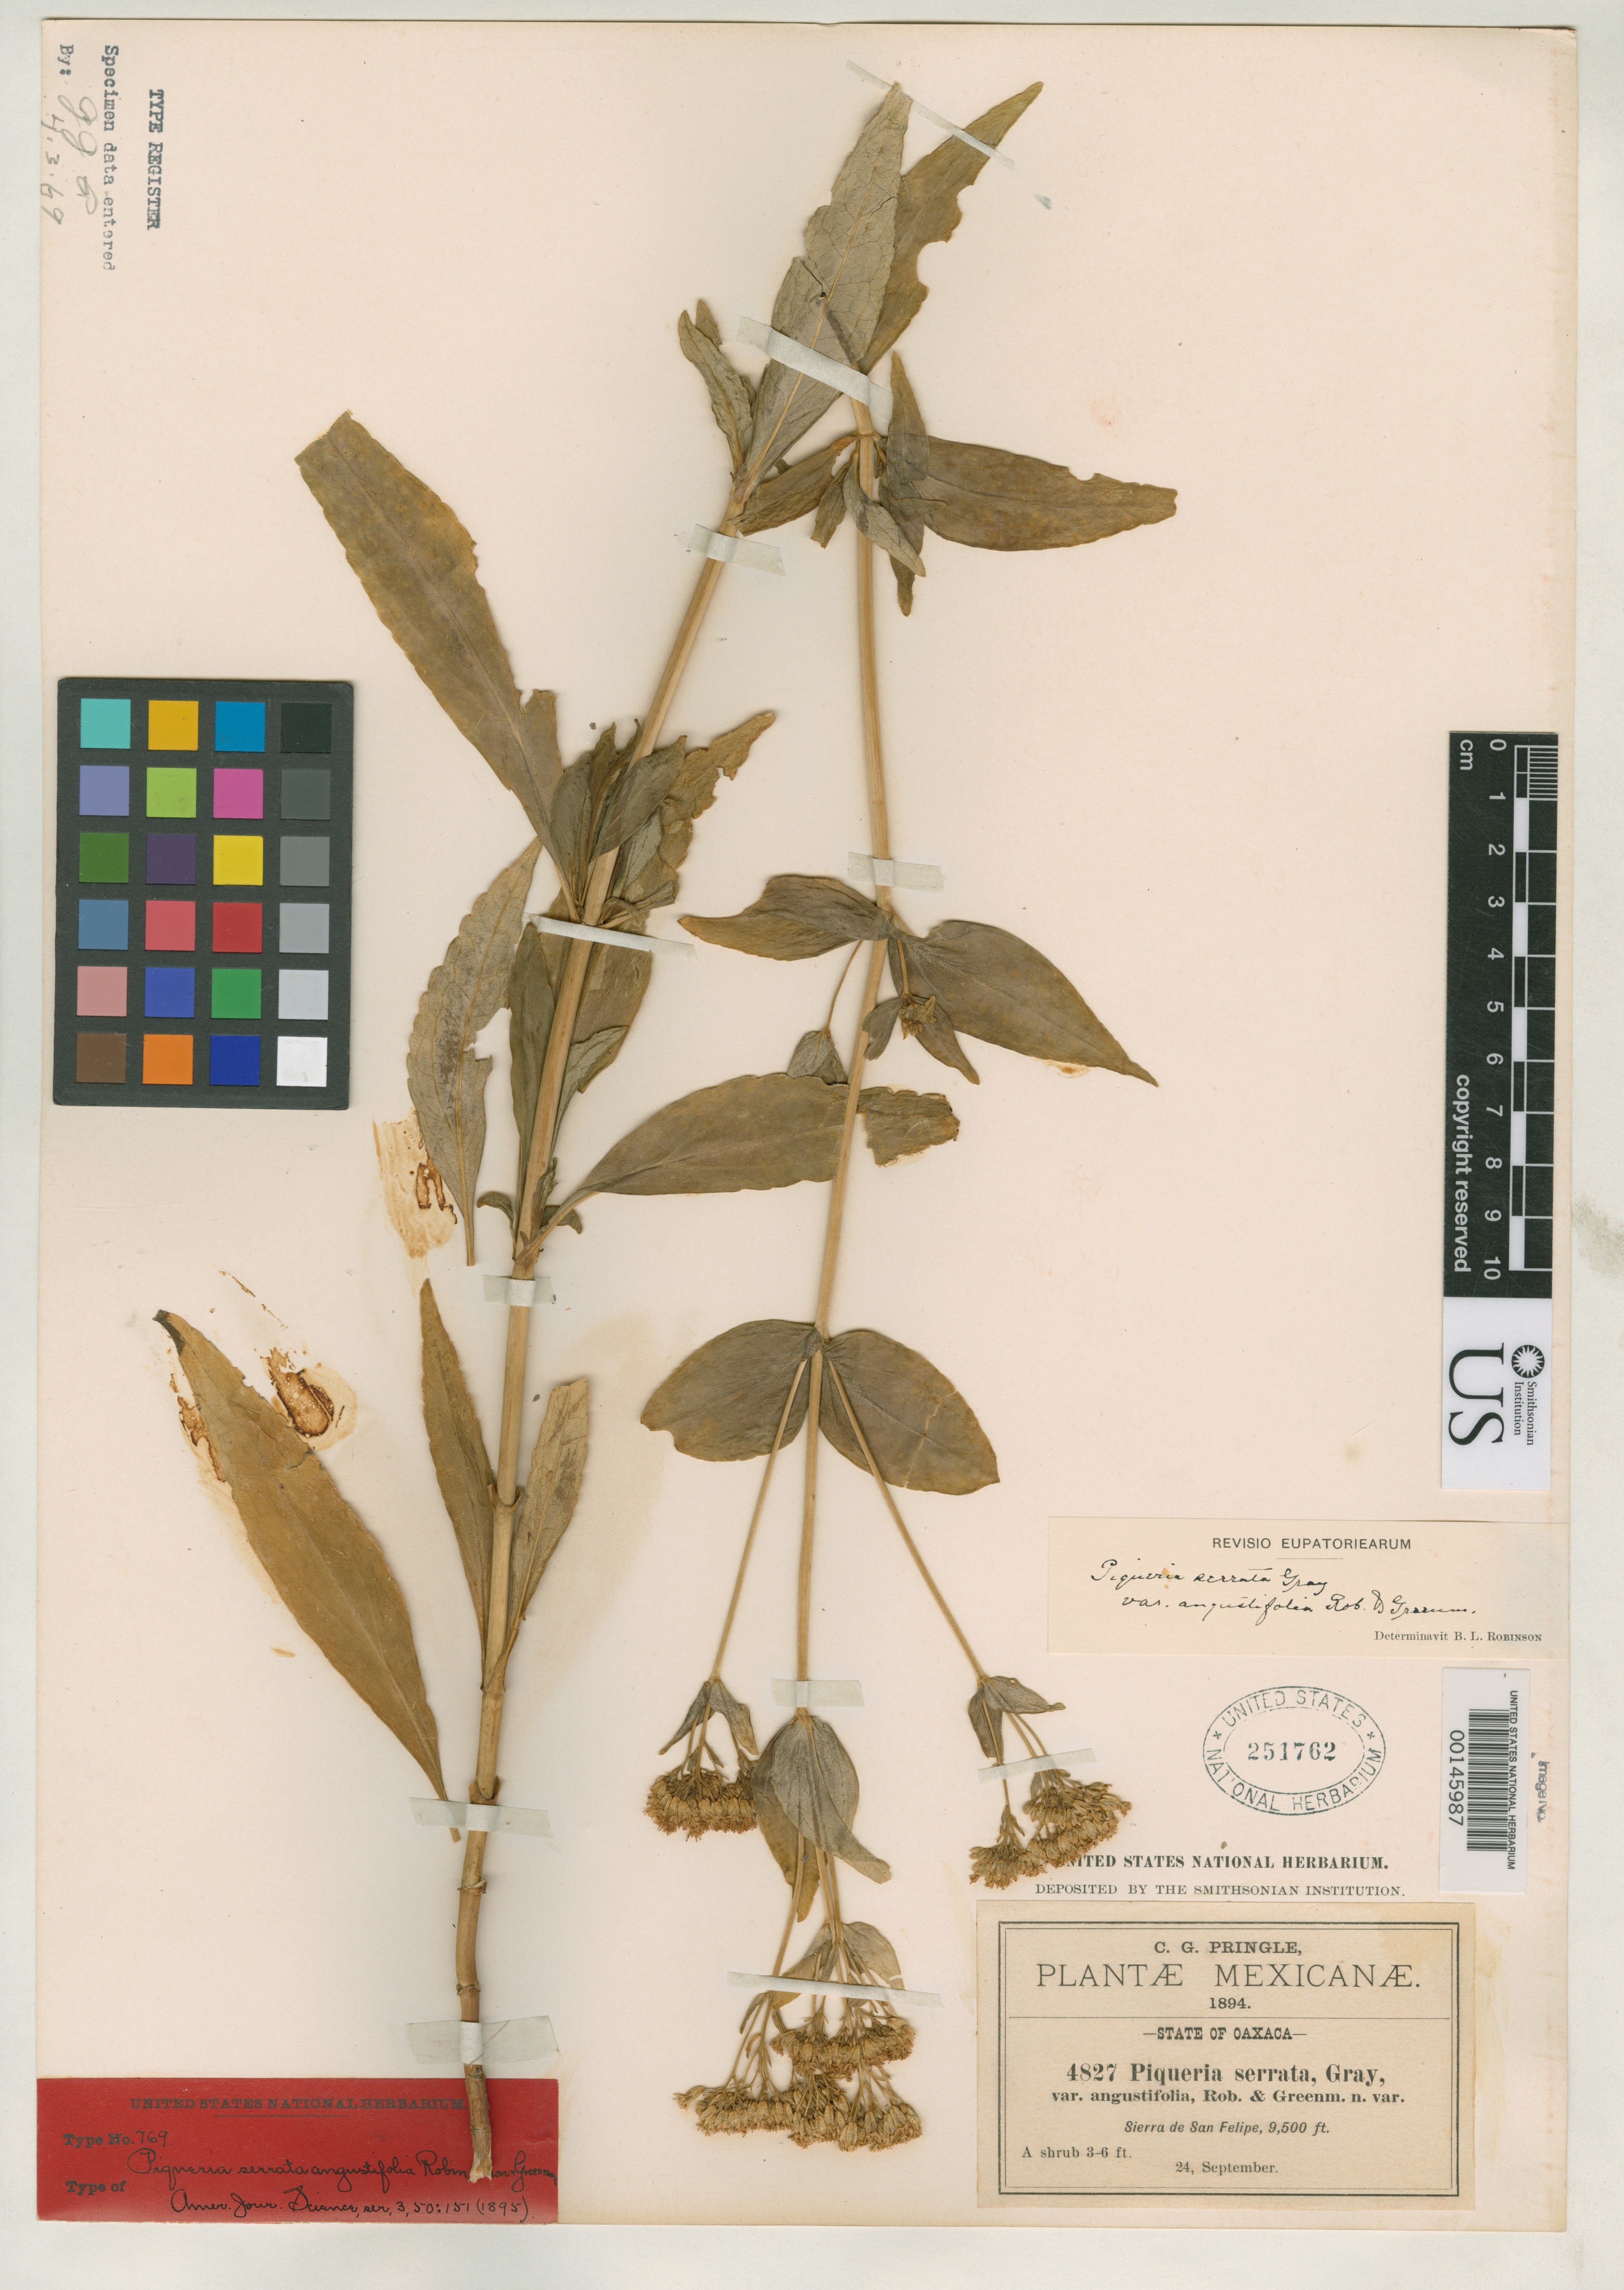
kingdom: Plantae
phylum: Tracheophyta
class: Magnoliopsida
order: Asterales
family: Asteraceae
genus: Piqueria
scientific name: Piqueria serrata var. angustifolia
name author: B.L. Rob. & Greenm.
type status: Isotype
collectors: C. G. Pringle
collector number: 4827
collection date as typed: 24 Sep 1894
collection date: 1894-09-24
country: Mexico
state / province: Oaxaca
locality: Sierra de San Felipe.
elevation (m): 2896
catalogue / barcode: US 251762